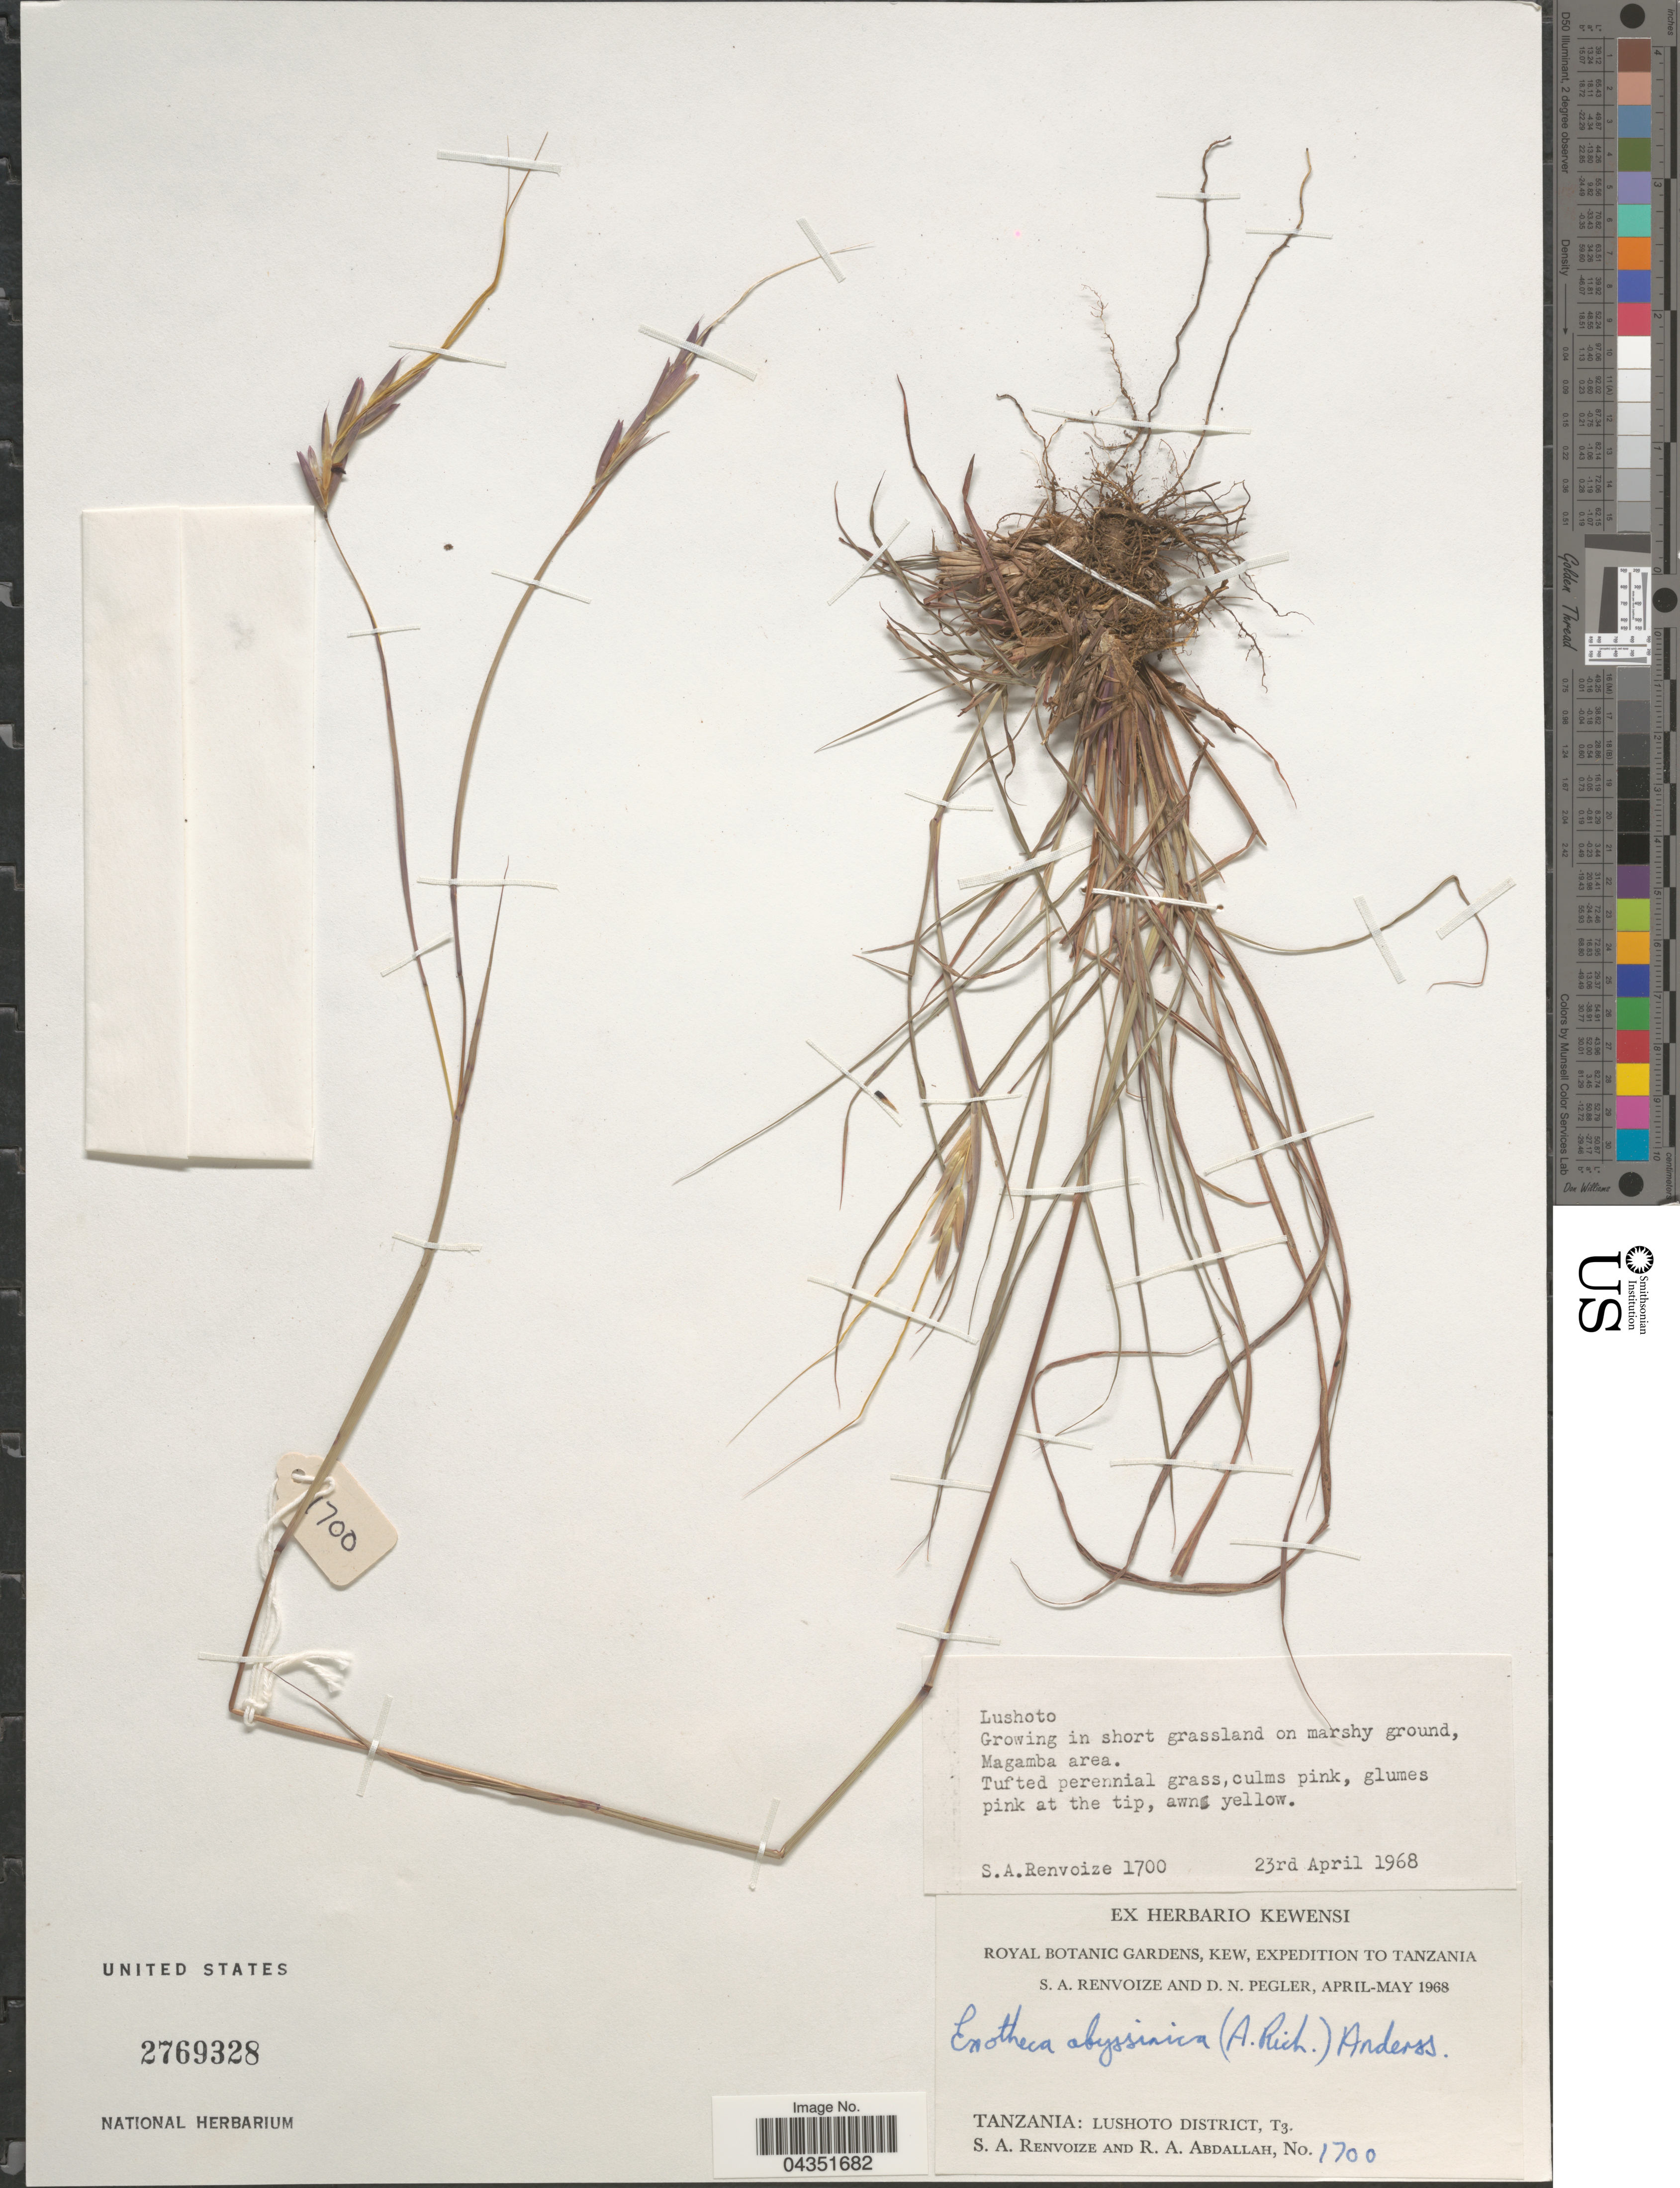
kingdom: Plantae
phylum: Tracheophyta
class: Liliopsida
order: Poales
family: Poaceae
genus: Exotheca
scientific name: Exotheca abyssinica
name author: (Hochst. ex A. Rich.) Andersson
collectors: S. A. Renvoize & R. Abdallah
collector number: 1700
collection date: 1968-04-23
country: Lesotho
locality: Lushoto. In short grassland on marshy ground, Magamba area. Royal Botanic Gardens, Kew, Expedition to Tanzania. Lushoto District, T3.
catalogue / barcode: US 2769328